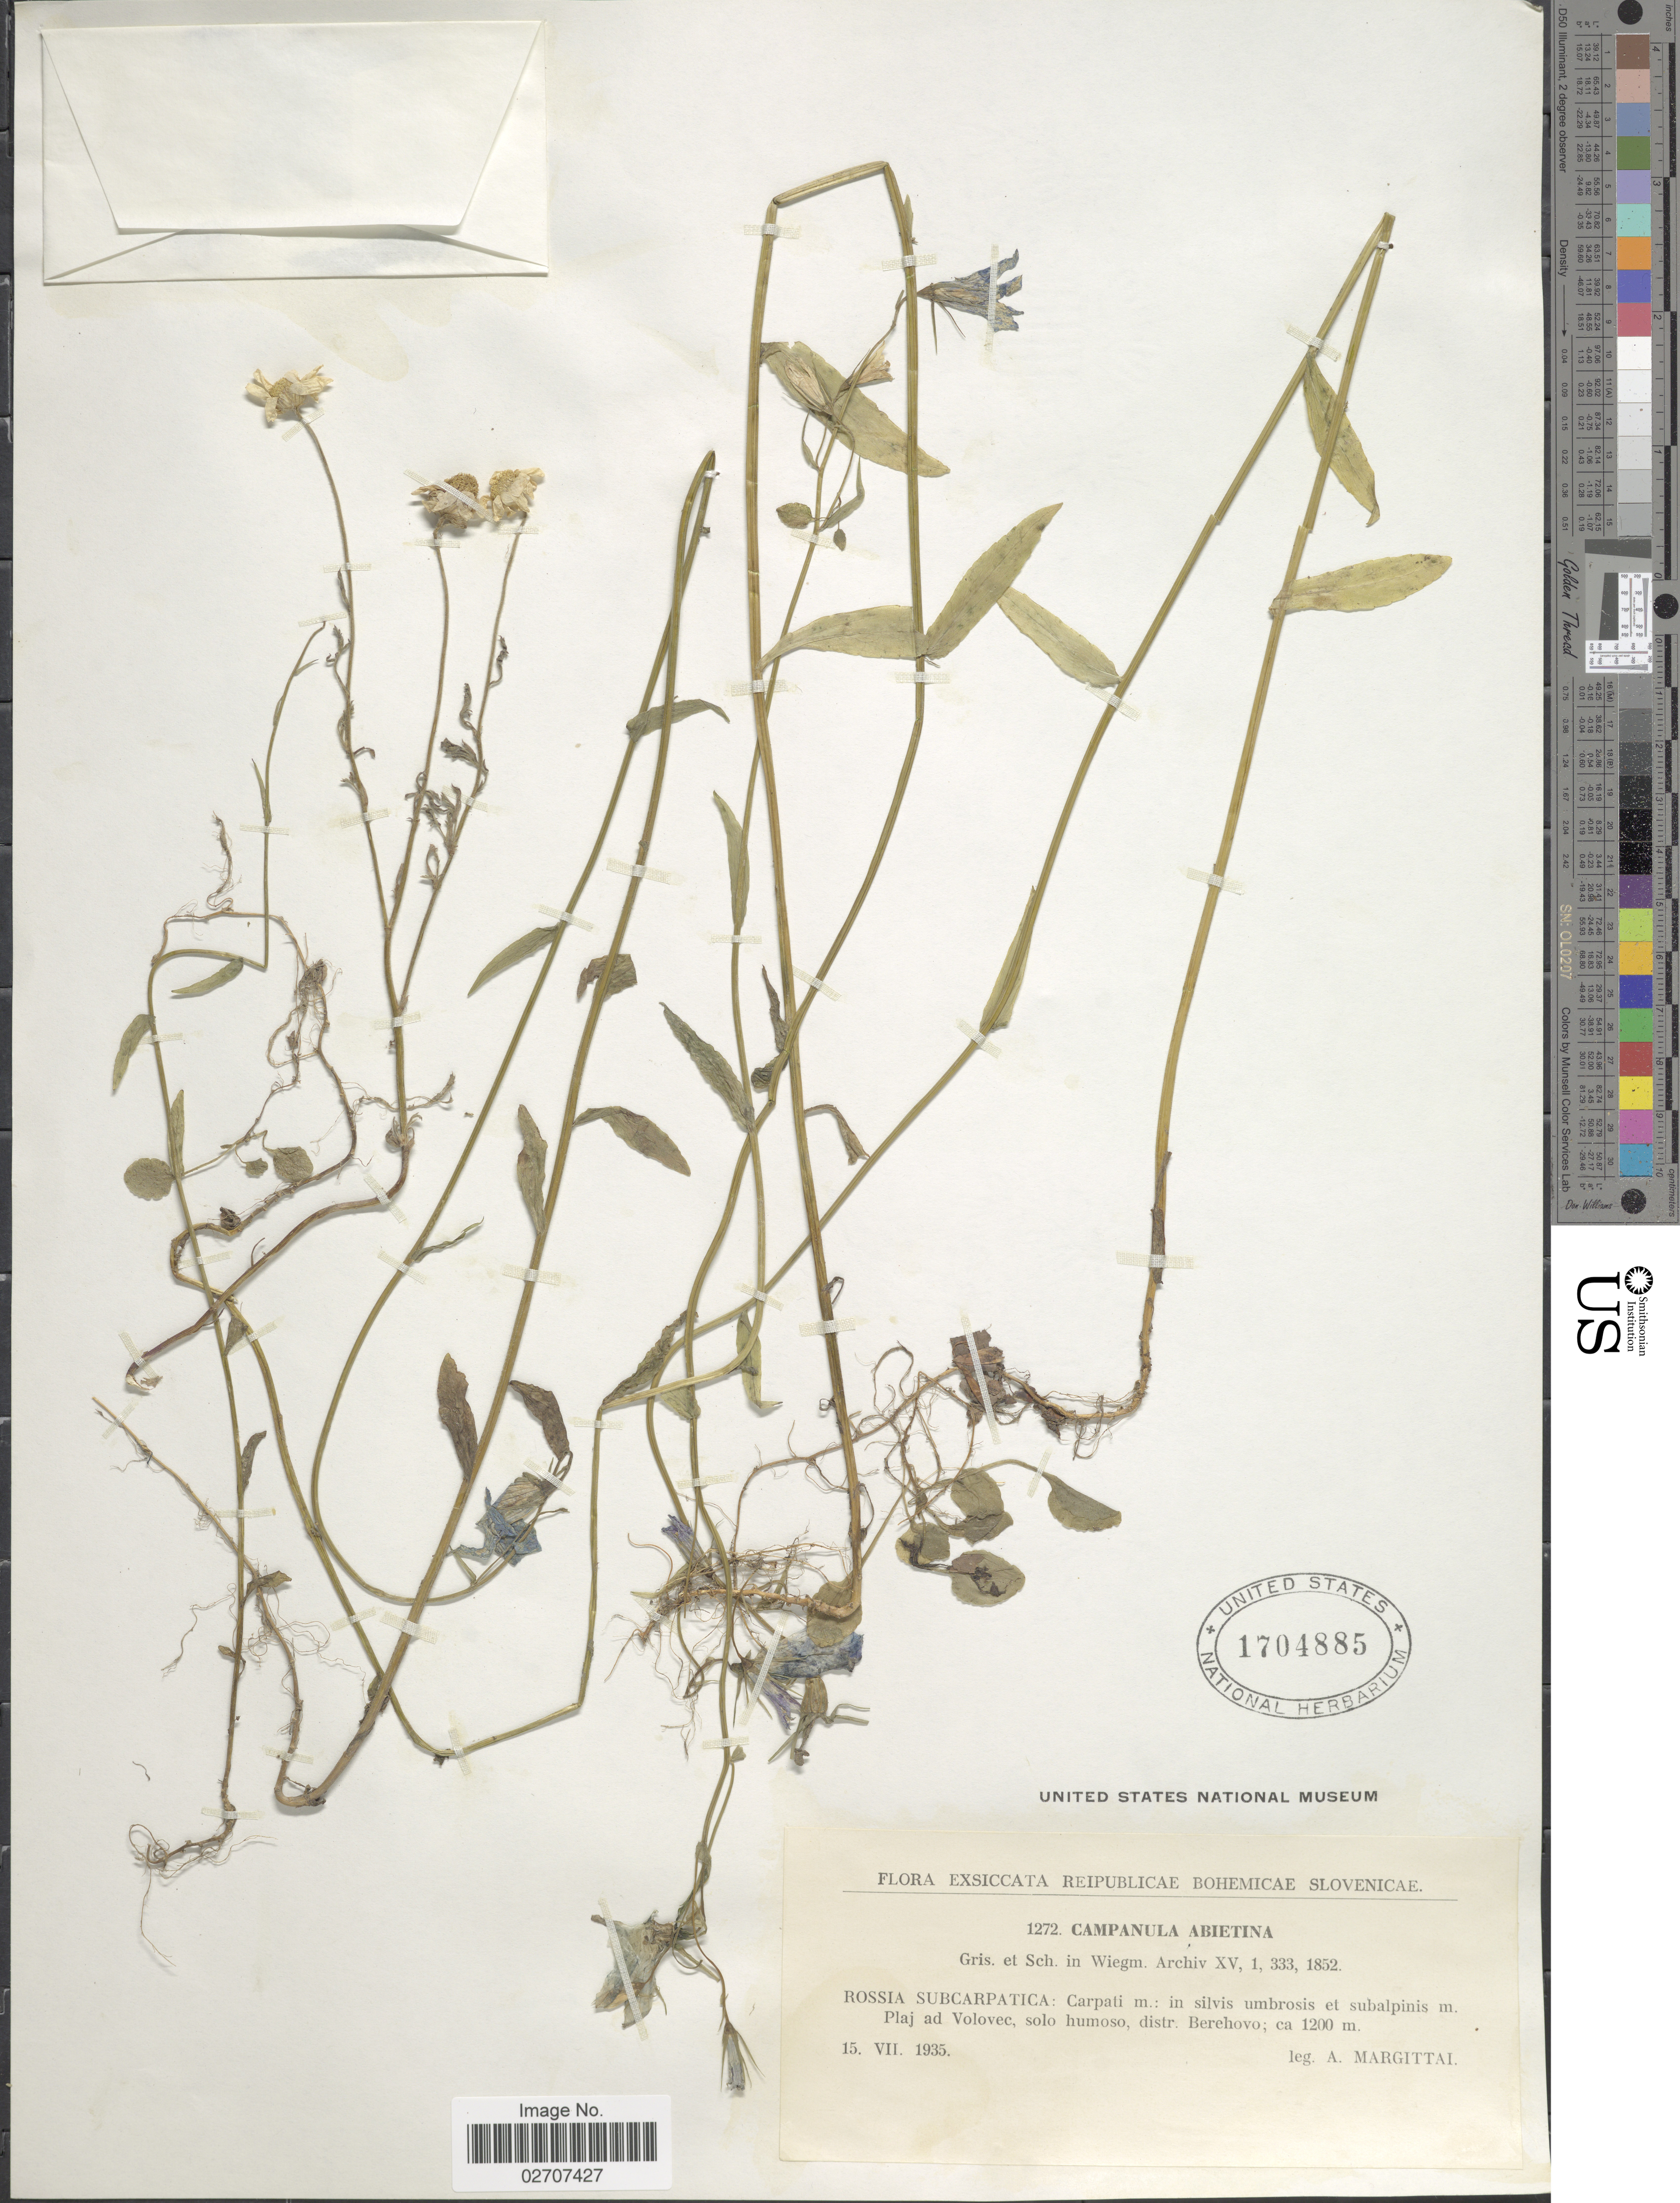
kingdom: Plantae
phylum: Tracheophyta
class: Magnoliopsida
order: Asterales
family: Campanulaceae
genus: Campanula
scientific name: Campanula abietina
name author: Griseb. & Schenk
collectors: A. Margittai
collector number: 1272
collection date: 1935-07-15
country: Ukraine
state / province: Zakarpattya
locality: Reipublicae Bohemicae Slovenicae, Rossia Subcarpatica: Carpati m.: in silvis umbrosis et subalpinis m. Plaj ad Volovec, solo humoso, distr. Berehovo.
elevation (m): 1200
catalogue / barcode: US 1704885